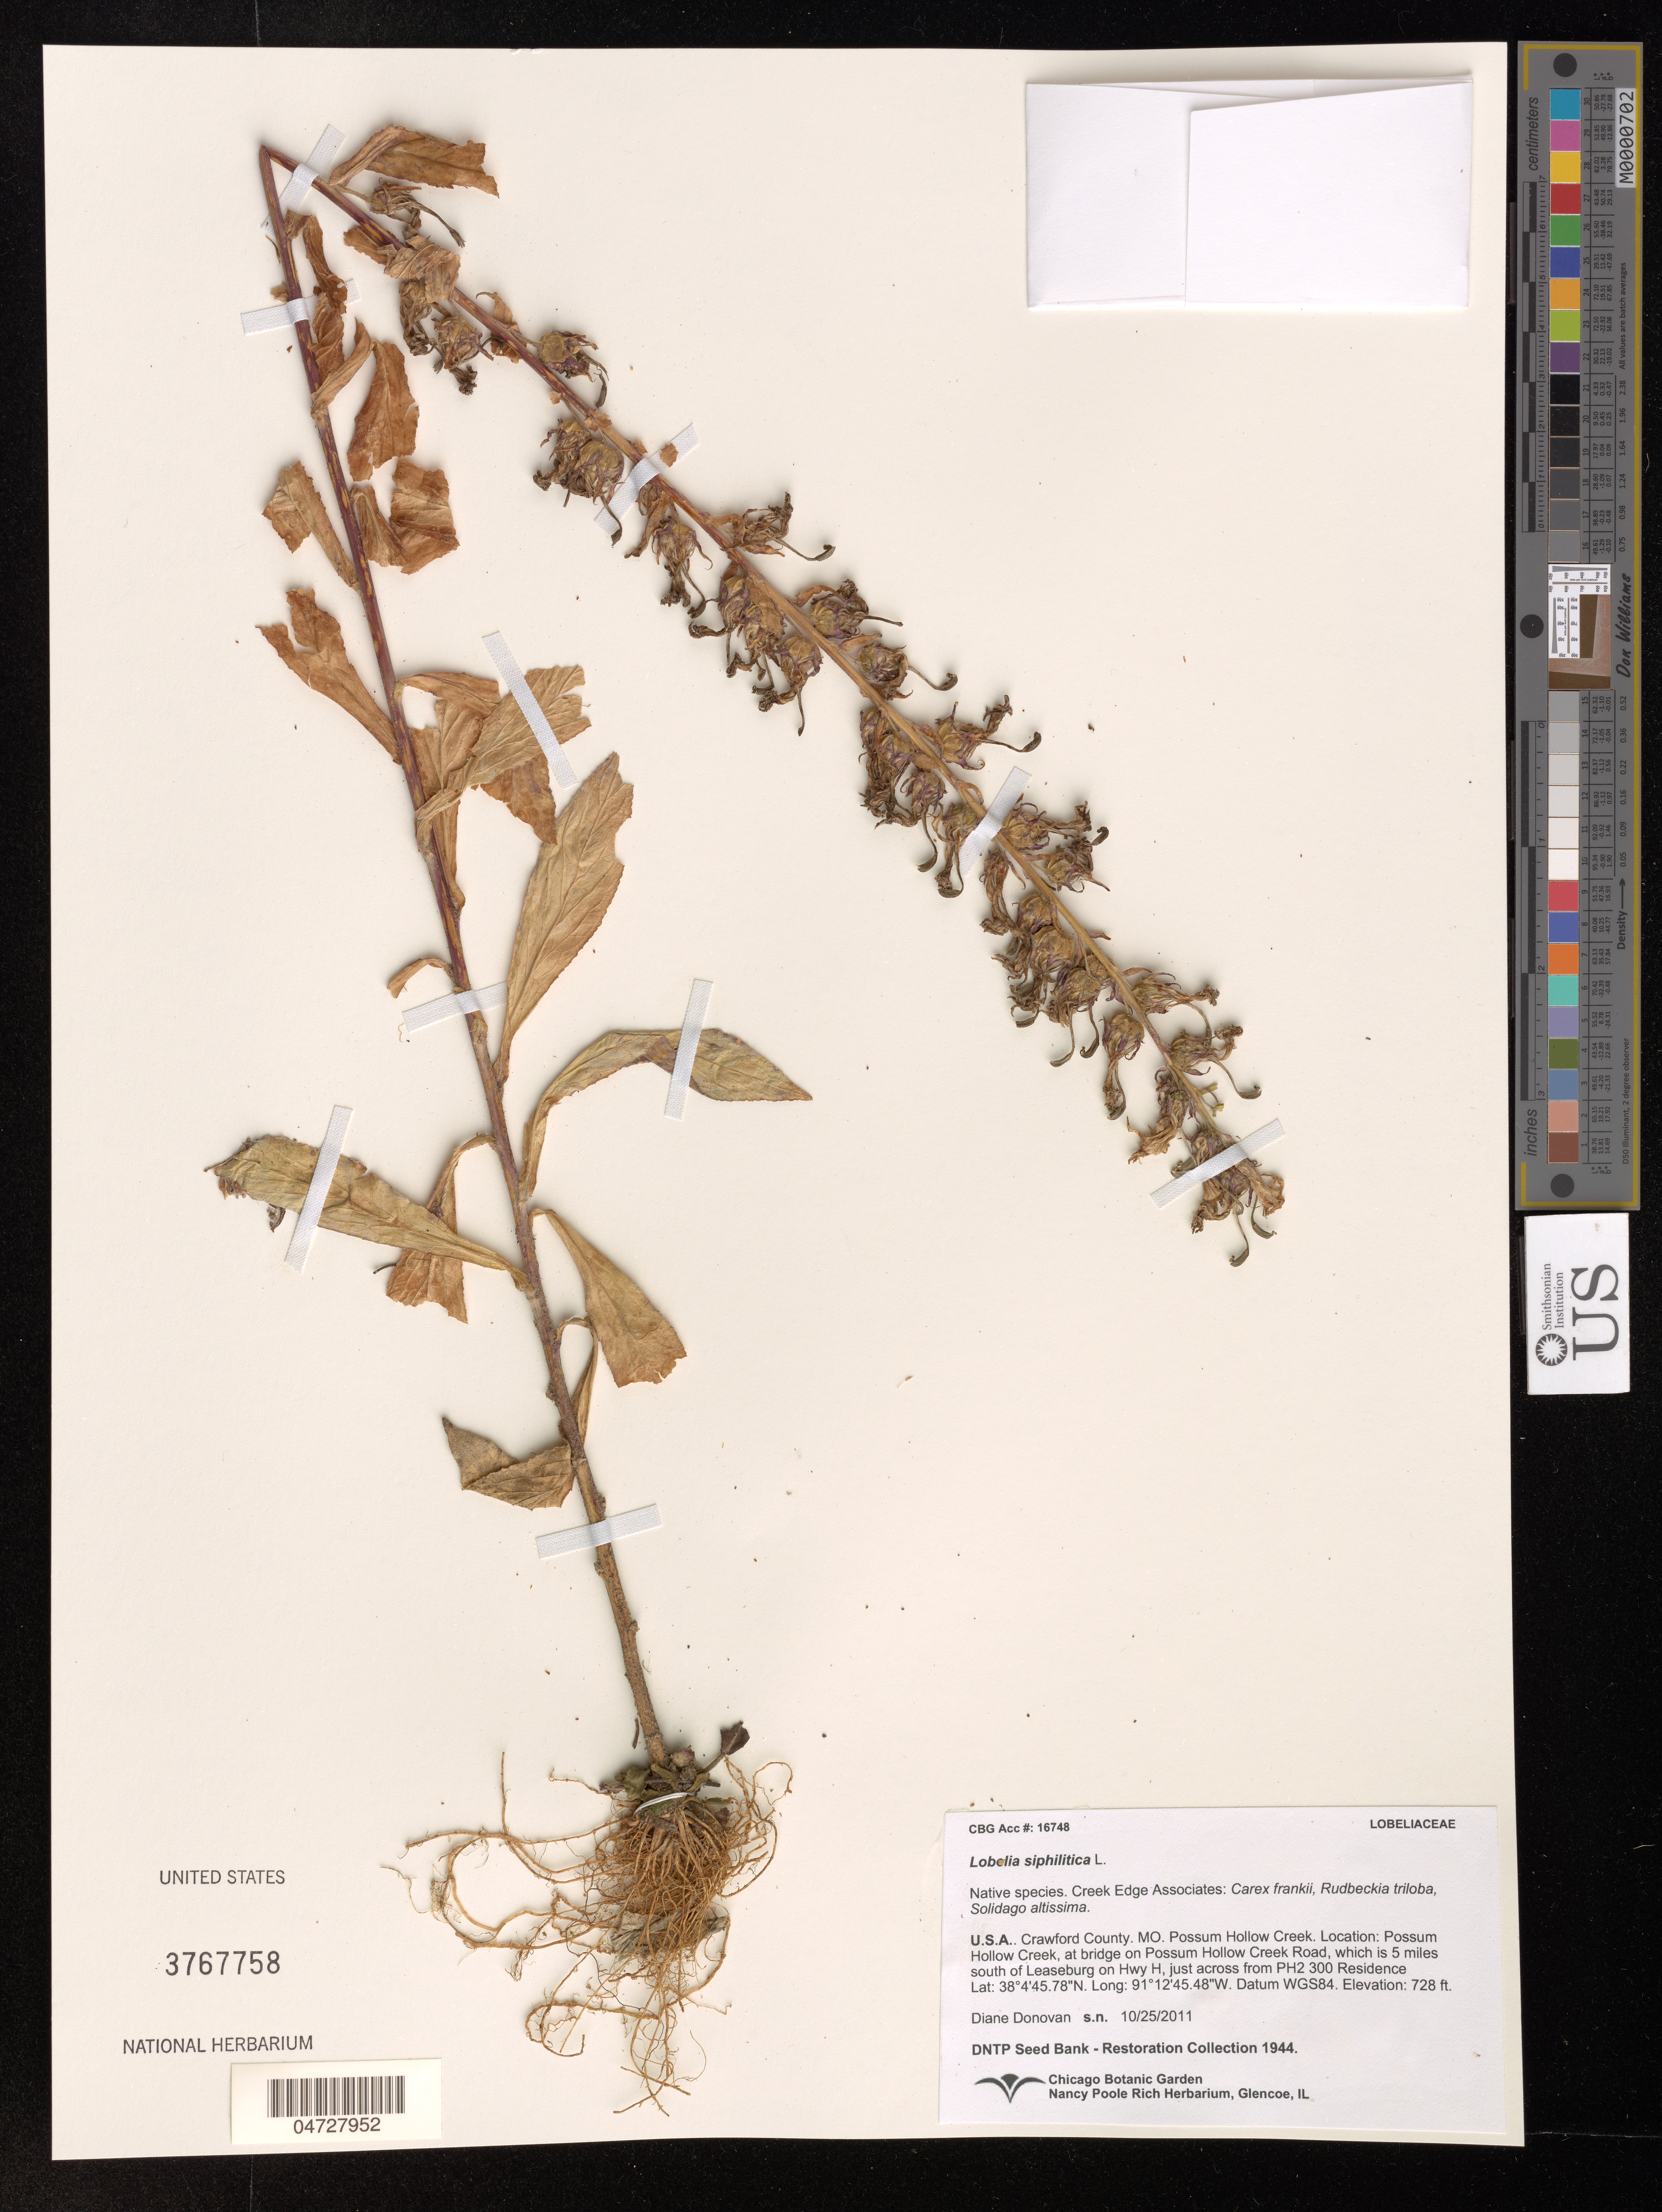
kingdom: Plantae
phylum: Tracheophyta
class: Magnoliopsida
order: Asterales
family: Campanulaceae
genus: Lobelia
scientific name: Lobelia siphilitica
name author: L.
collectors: D. Donovan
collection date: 2011-10-25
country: United States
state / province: Missouri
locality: Crawford County. Possum Hollow Creek, at bridge on Possum Hollow Creek Road, which is 5 miles south of Leaseburg on Hwy H, just across from PH2 300 Residence.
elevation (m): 222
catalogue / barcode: US 3767758